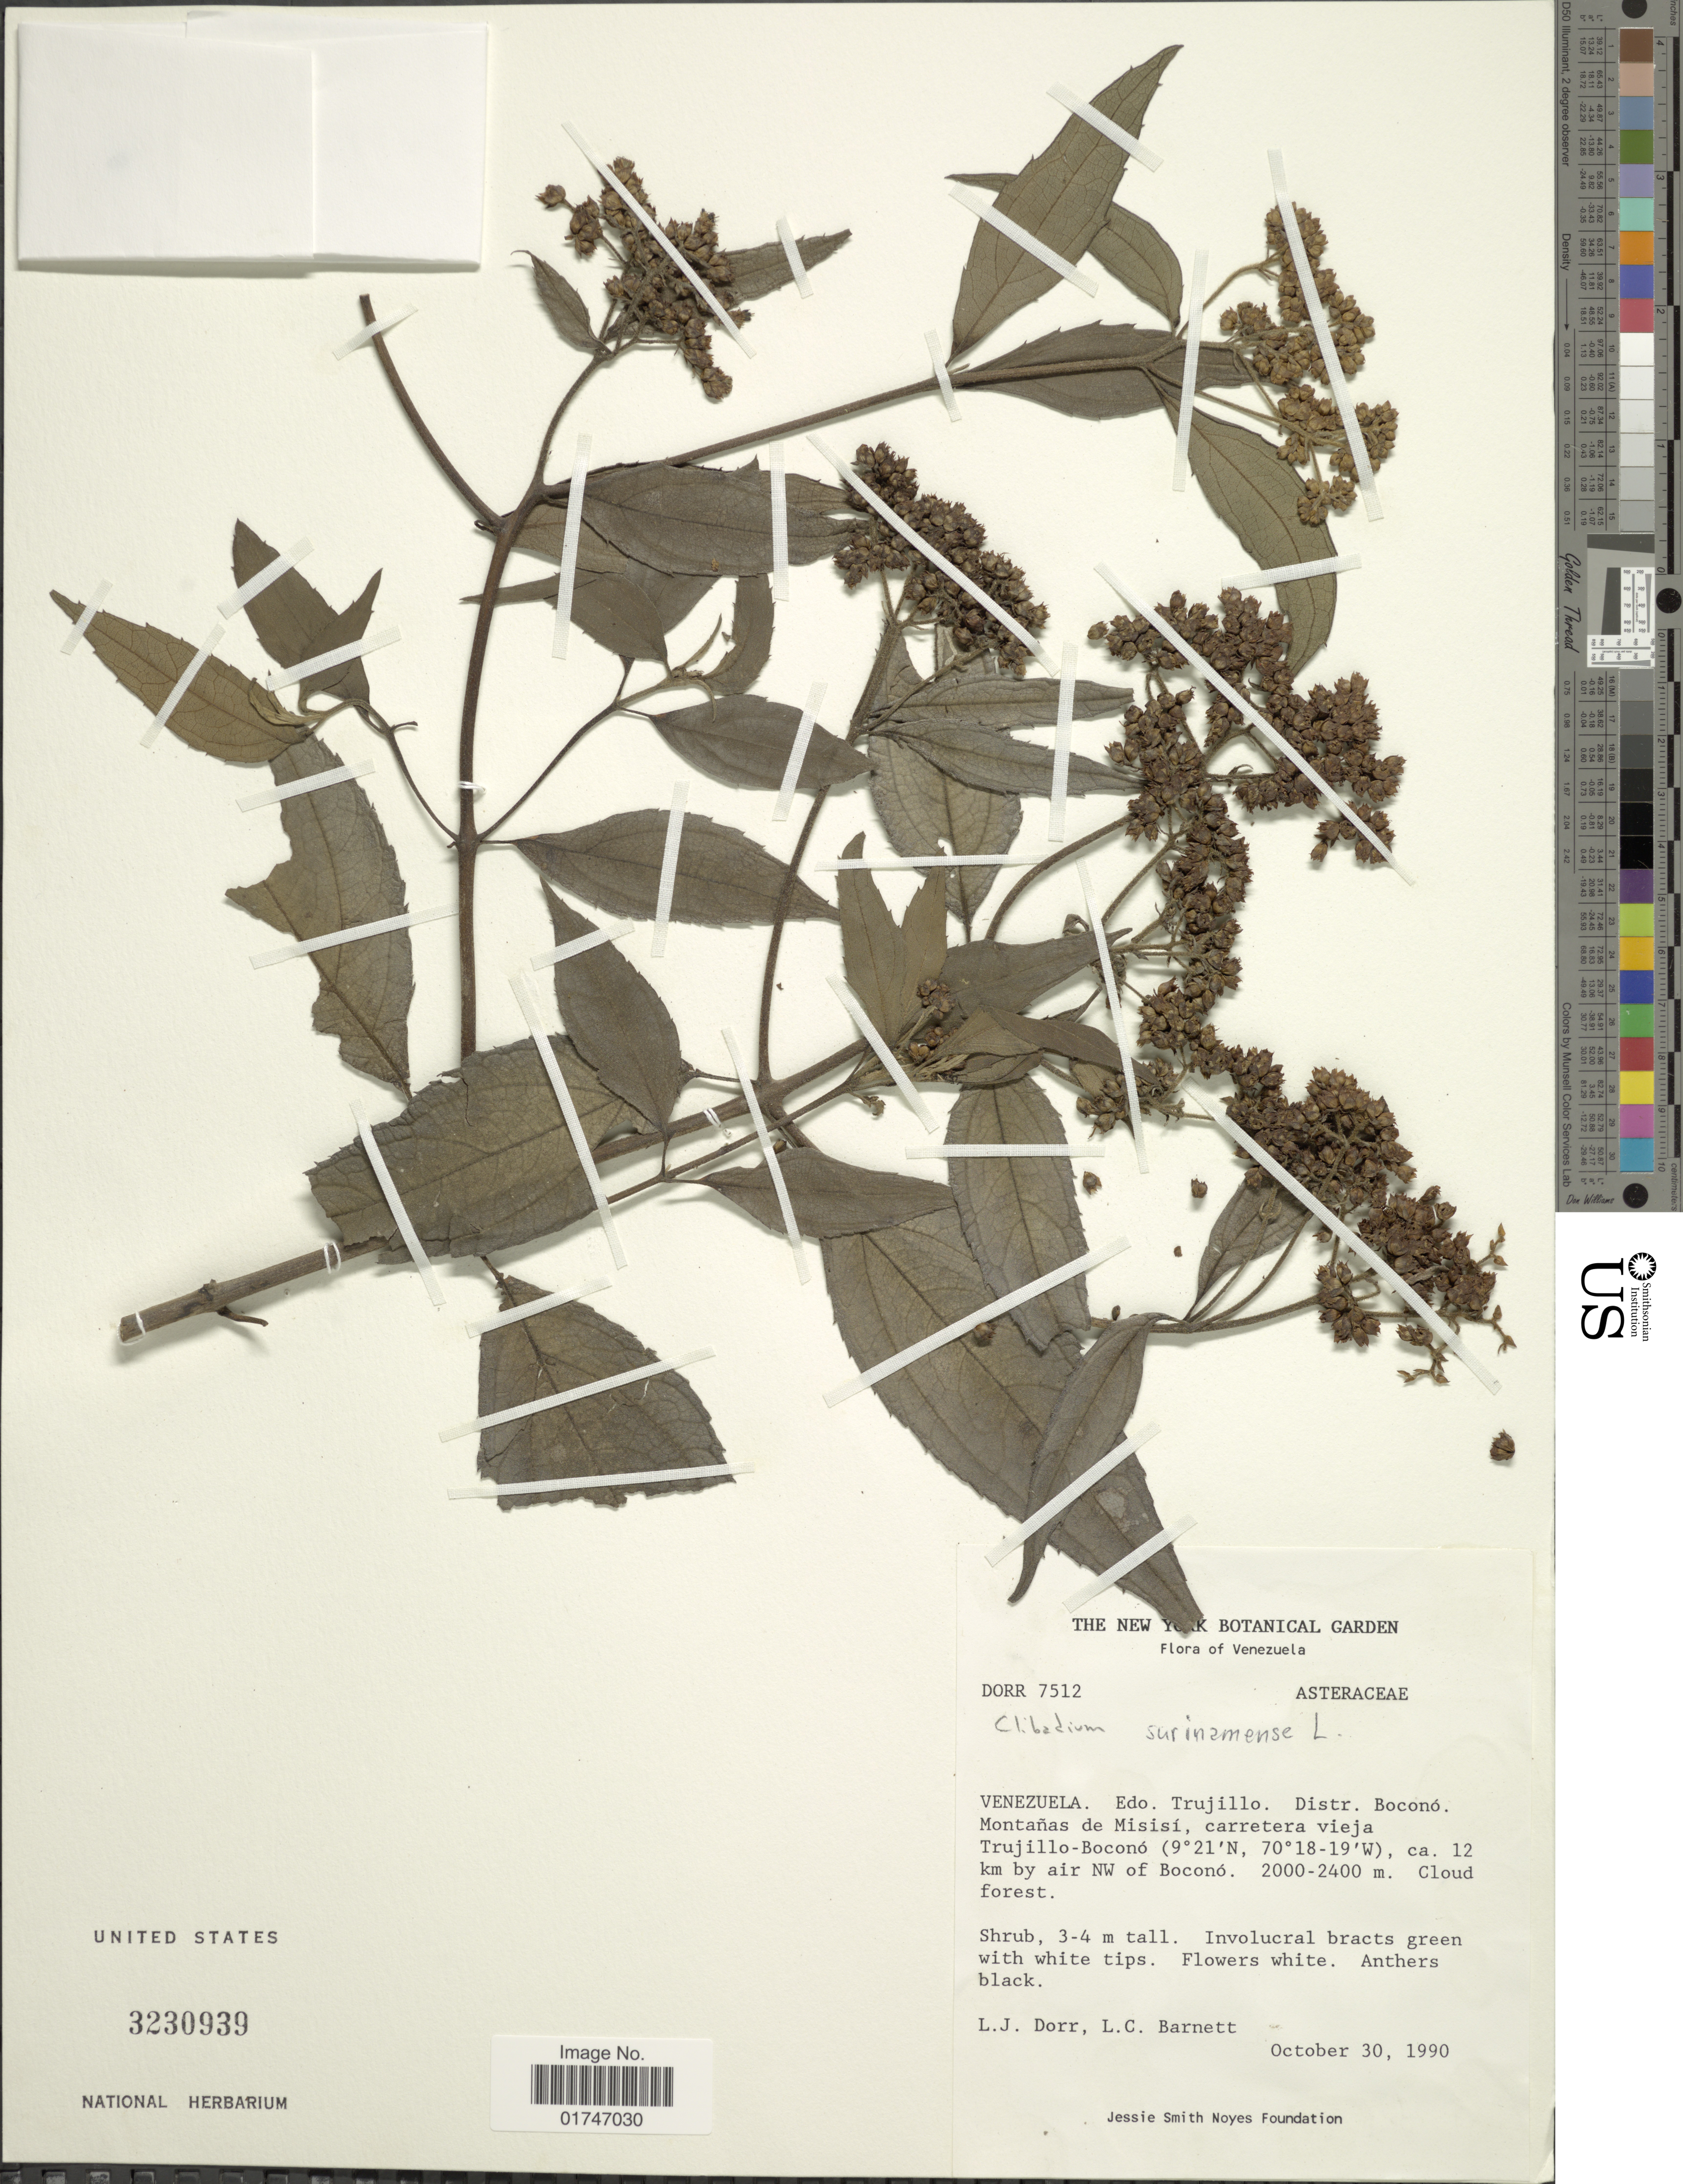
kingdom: Plantae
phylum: Tracheophyta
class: Magnoliopsida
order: Asterales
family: Asteraceae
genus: Clibadium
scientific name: Clibadium surinamense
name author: L.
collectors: L. J. Dorr & L. C. Barnett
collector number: DORR 7512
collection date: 1990-10-30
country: Venezuela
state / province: Trujillo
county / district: Boconó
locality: Montañas de Misisí, carretera vieja Trujillo-Boconó, ca. 12 km by air NW of Boconó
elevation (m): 2000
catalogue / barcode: US 3230939